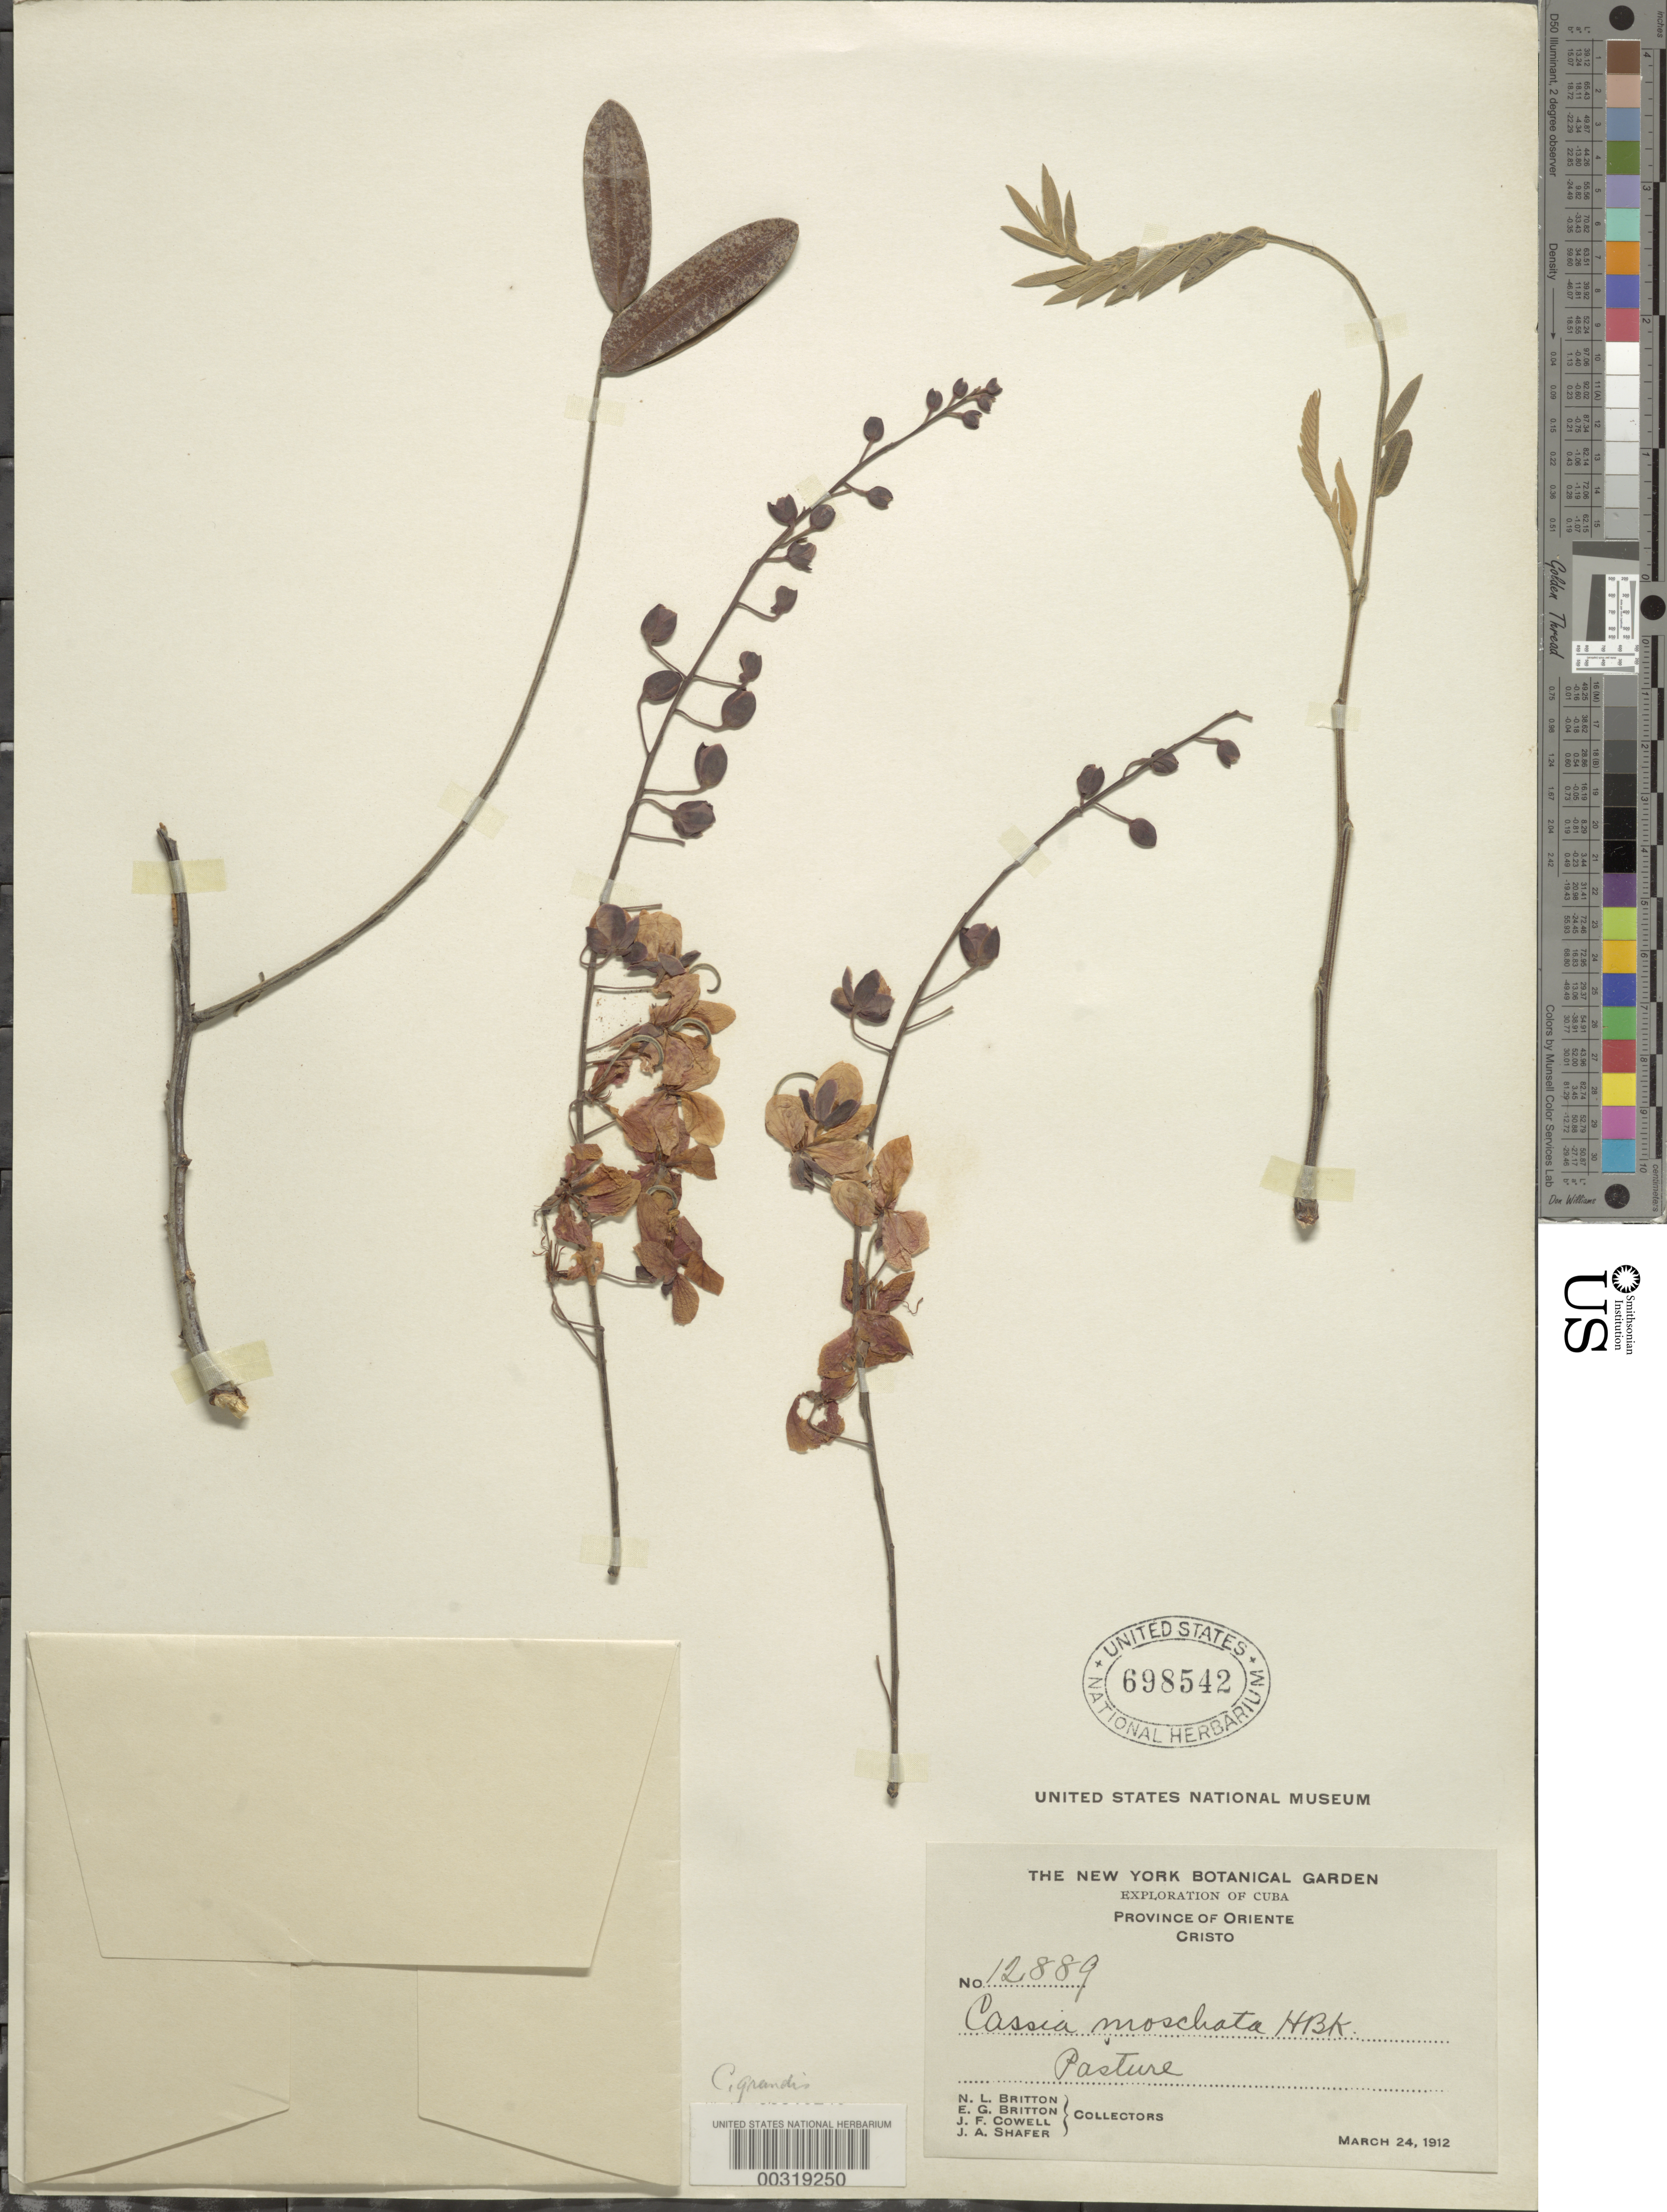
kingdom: Plantae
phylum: Tracheophyta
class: Magnoliopsida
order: Fabales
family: Fabaceae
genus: Cassia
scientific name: Cassia moschata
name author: Kunth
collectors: N. Britton, E. G. Britton, J. F. Cowell & J. A. Shafer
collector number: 12889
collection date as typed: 24 Mar 1912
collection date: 1912-03-24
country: Cuba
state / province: Oriente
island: Greater Antilles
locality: Cristo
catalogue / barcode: US 698542